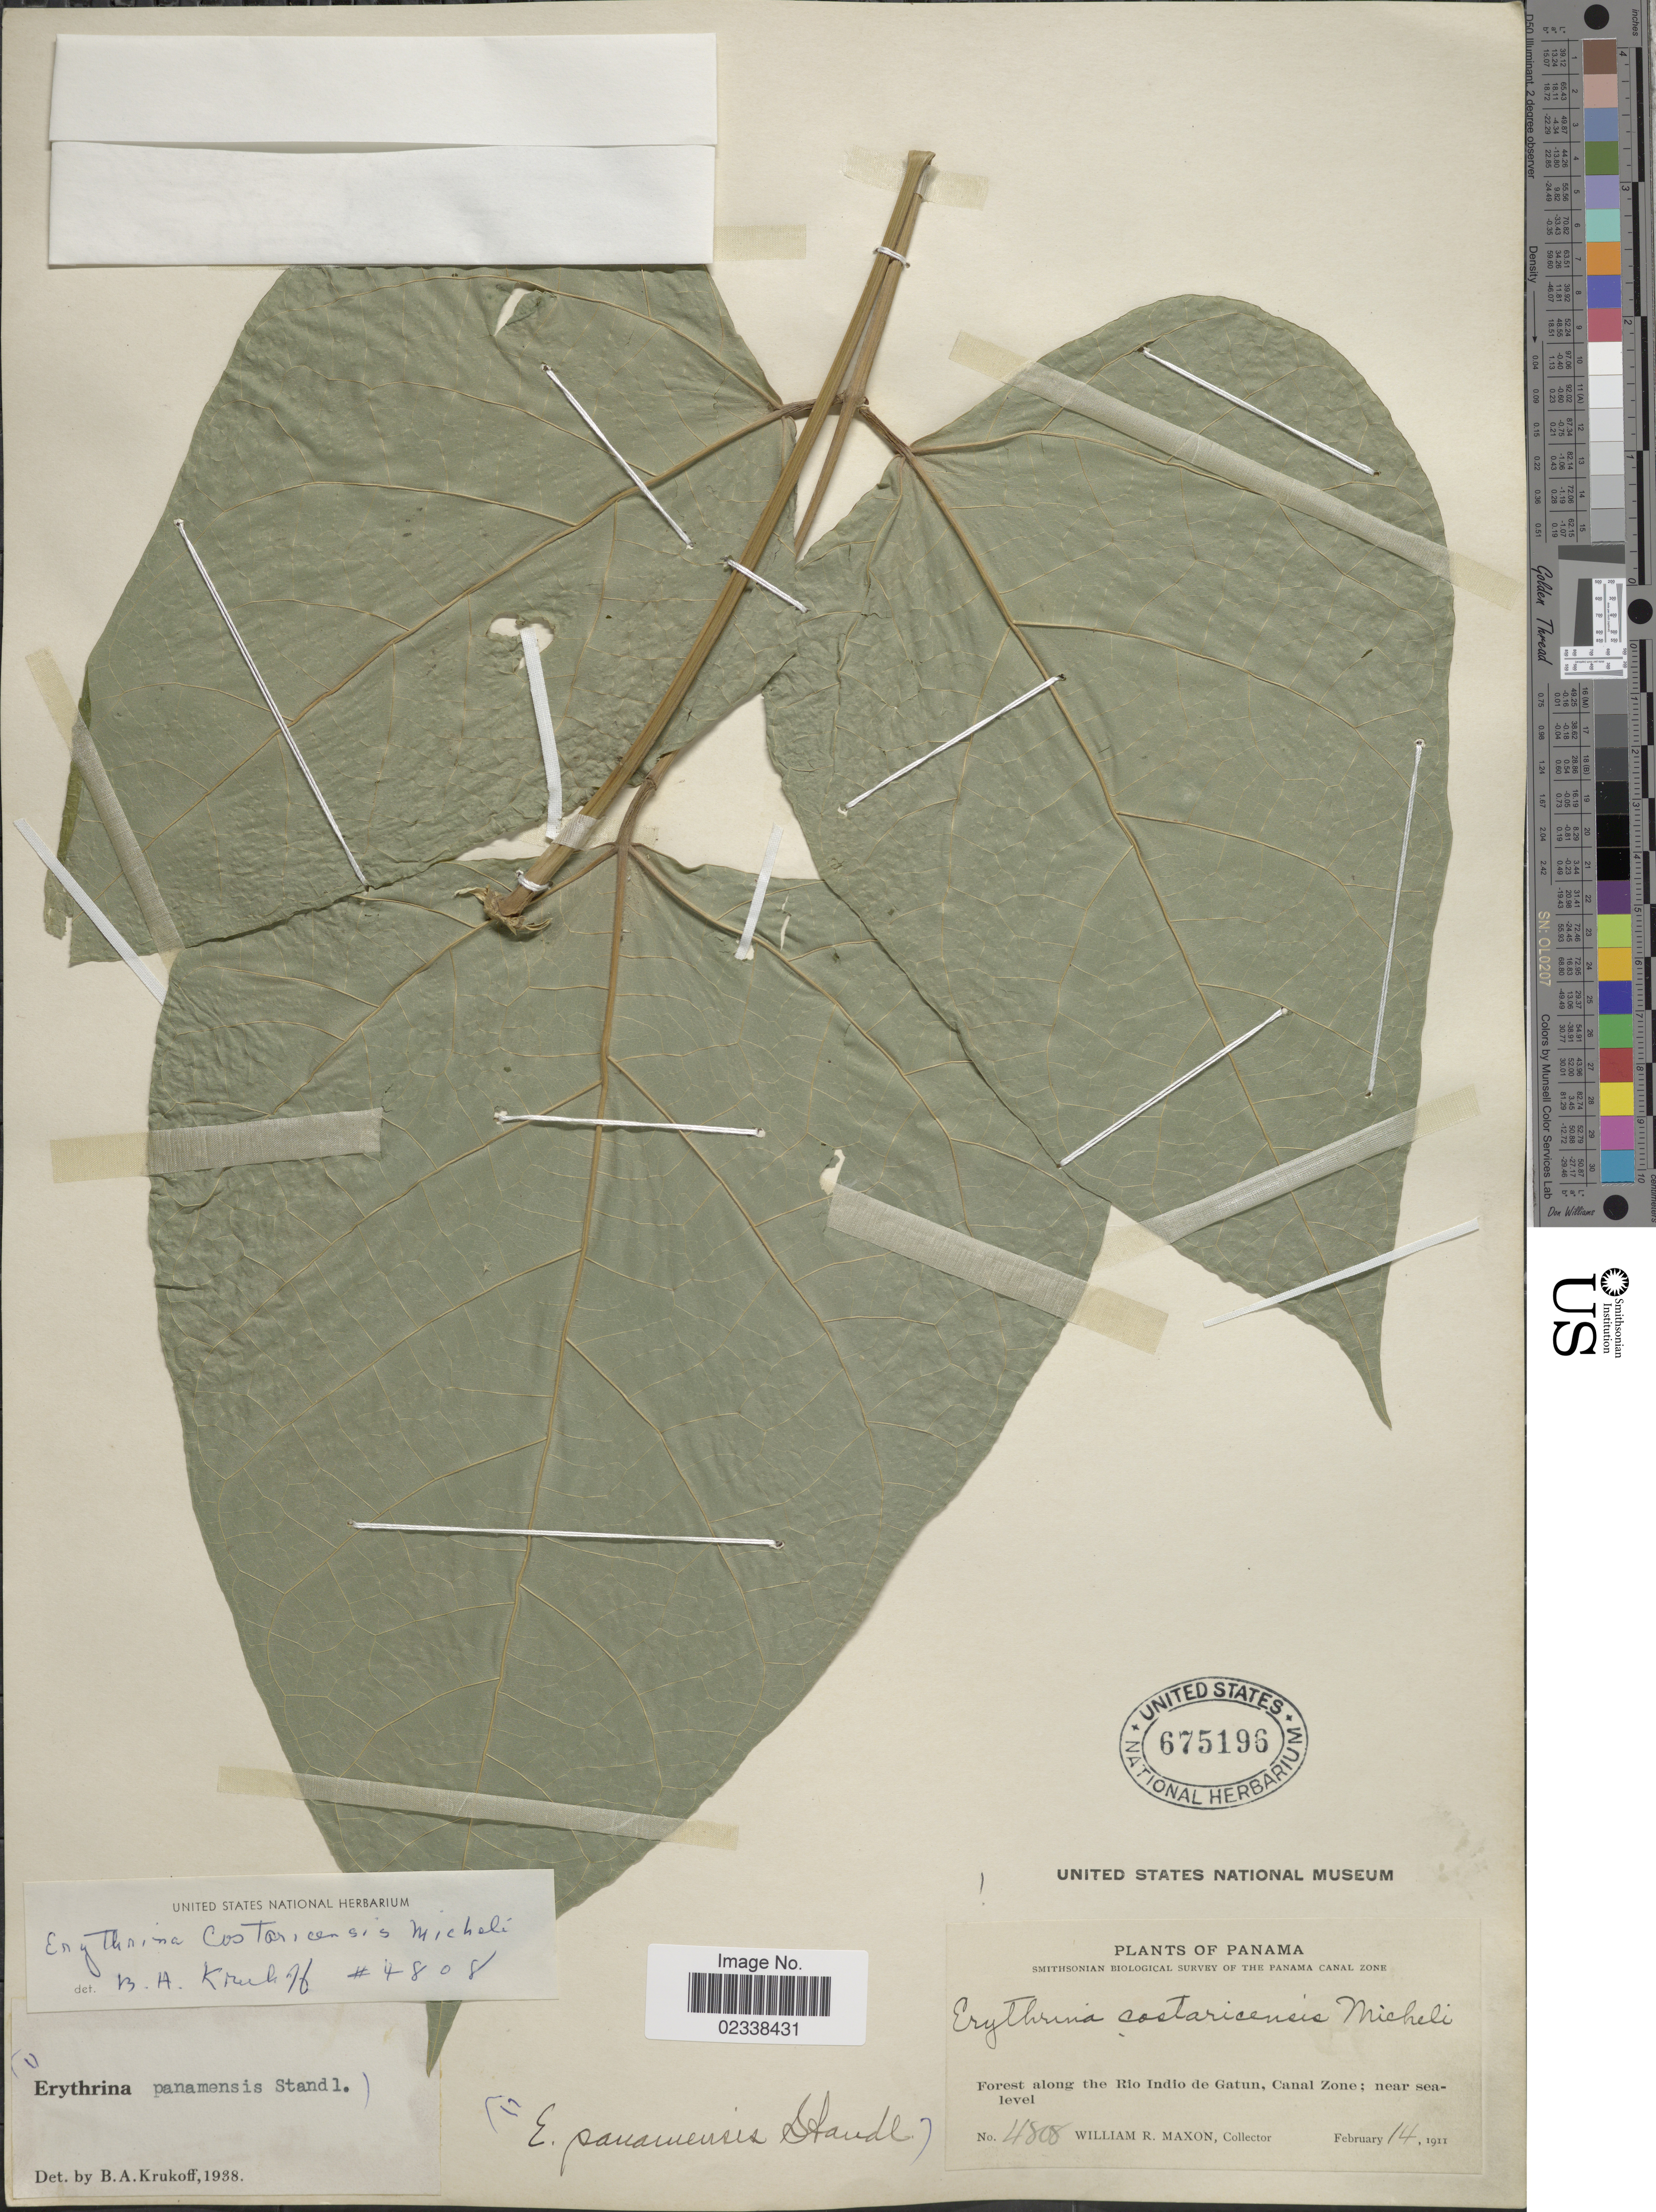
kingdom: Plantae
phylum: Tracheophyta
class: Magnoliopsida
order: Fabales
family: Fabaceae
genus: Erythrina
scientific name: Erythrina costaricensis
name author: Micheli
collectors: W. R. Maxon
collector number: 4808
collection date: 1911-02-14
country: Panama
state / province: Colón / Panamá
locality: along the Rio Indio de Gatun, Canal Zone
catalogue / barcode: US 675196